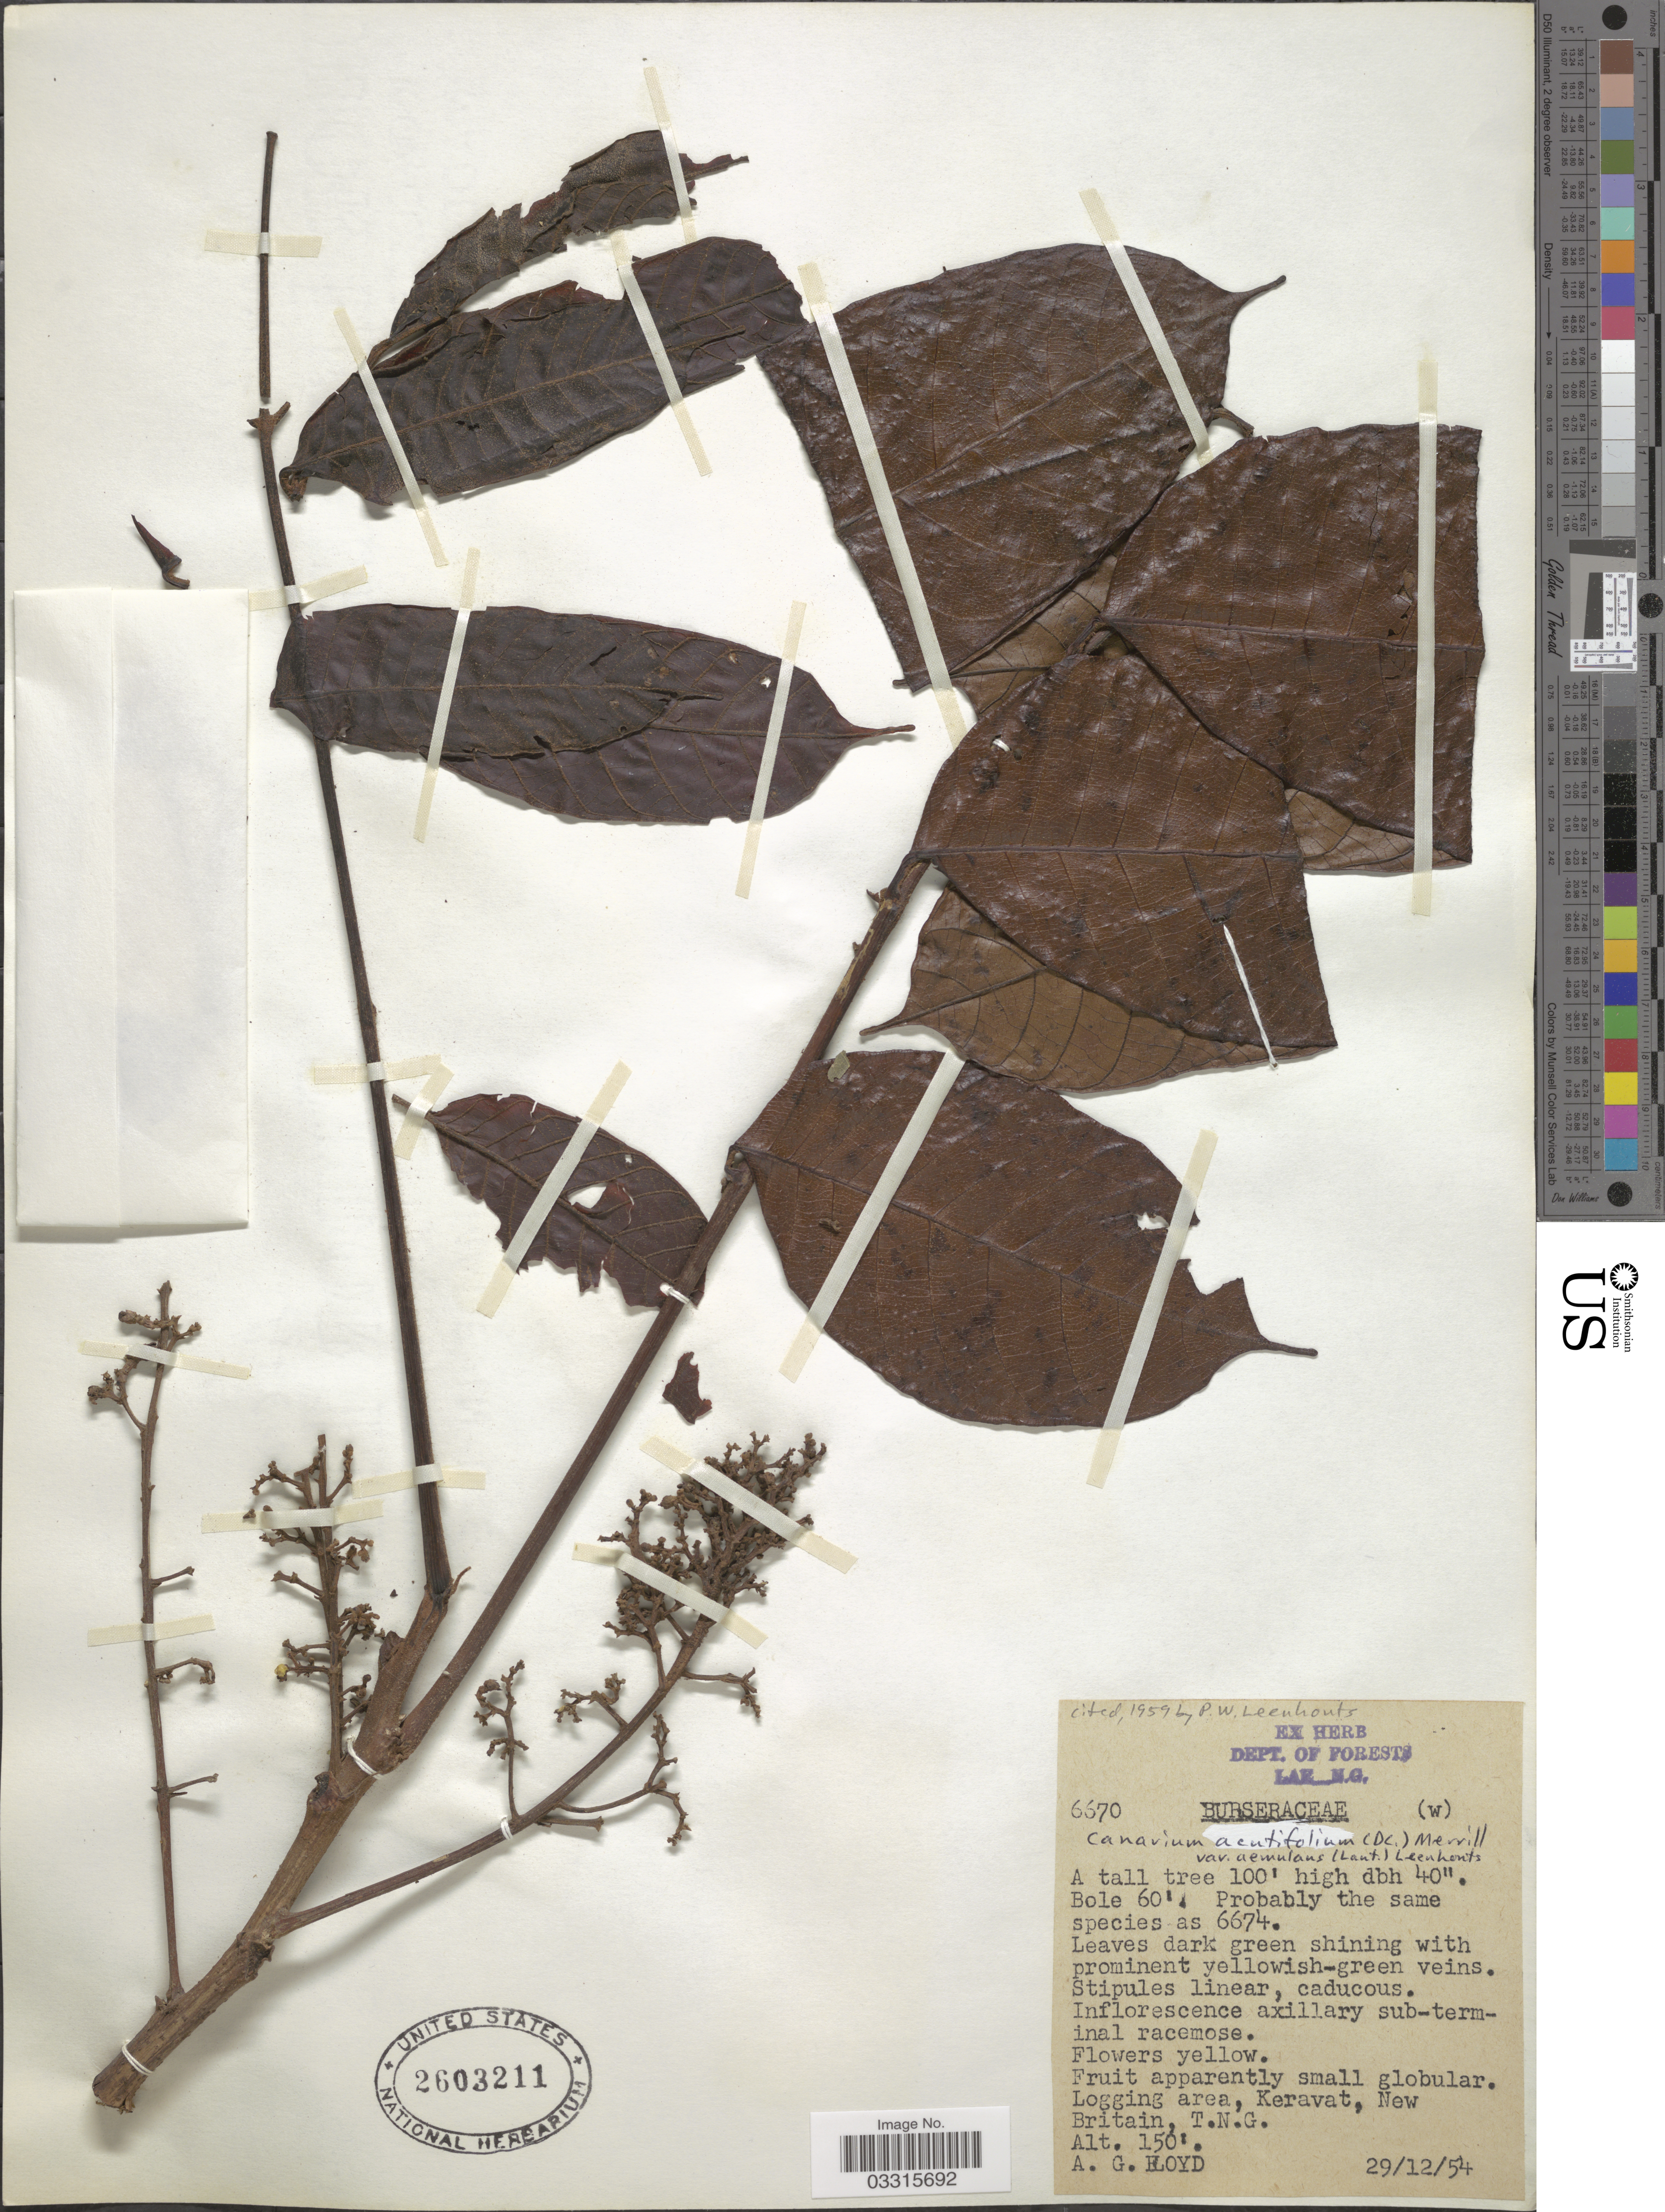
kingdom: Plantae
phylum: Tracheophyta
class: Magnoliopsida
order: Sapindales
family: Burseraceae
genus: Canarium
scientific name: Canarium acutifolium var. aemulans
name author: (Lauterb.) Leenh.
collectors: A. G. Floyd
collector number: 6670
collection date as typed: Transcribed d/m/y: 29/12/54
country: Papua New Guinea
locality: Logging area, Keravat, New Britain, T.N.G.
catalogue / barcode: US 2603211